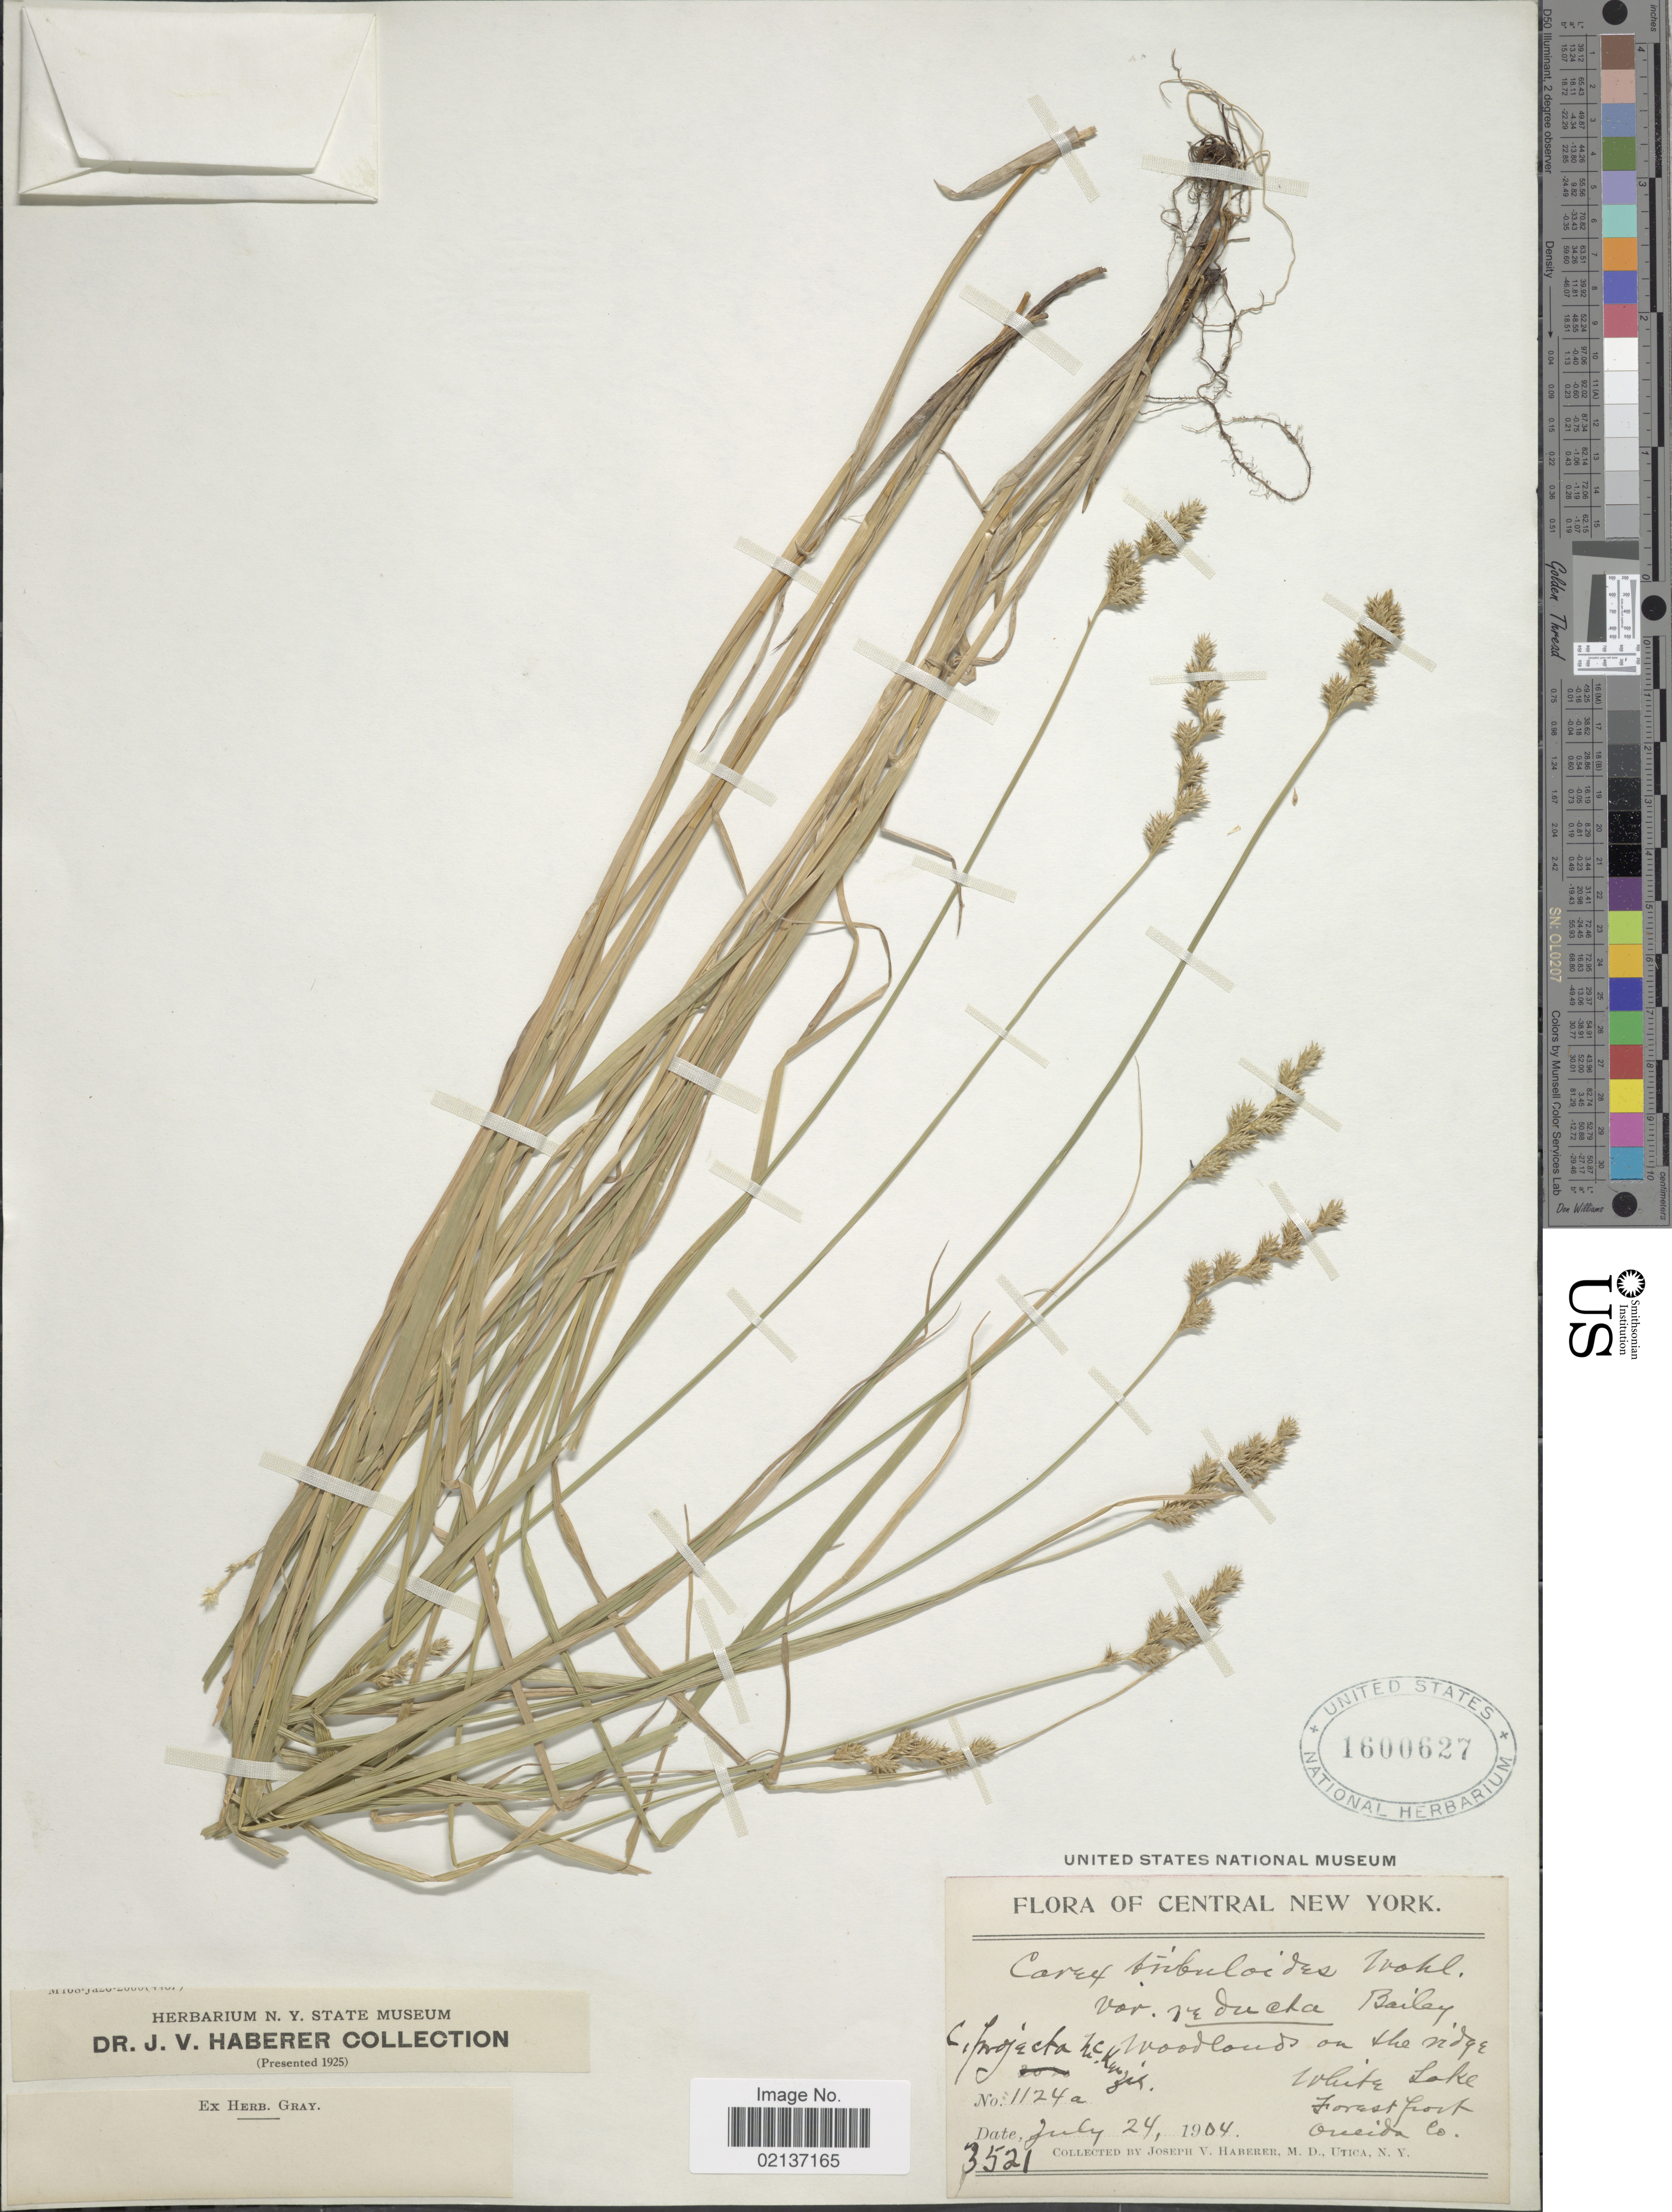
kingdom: Plantae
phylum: Tracheophyta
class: Liliopsida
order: Poales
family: Cyperaceae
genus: Carex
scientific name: Carex tribuloides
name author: Wahlenb.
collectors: J. V. Haberer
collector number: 1124a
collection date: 1904-07-24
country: United States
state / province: New York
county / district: Oneida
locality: Central New York, woodlands on the ridge ,White Lake, Forestport, Oneida Co.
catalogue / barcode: US 1600627